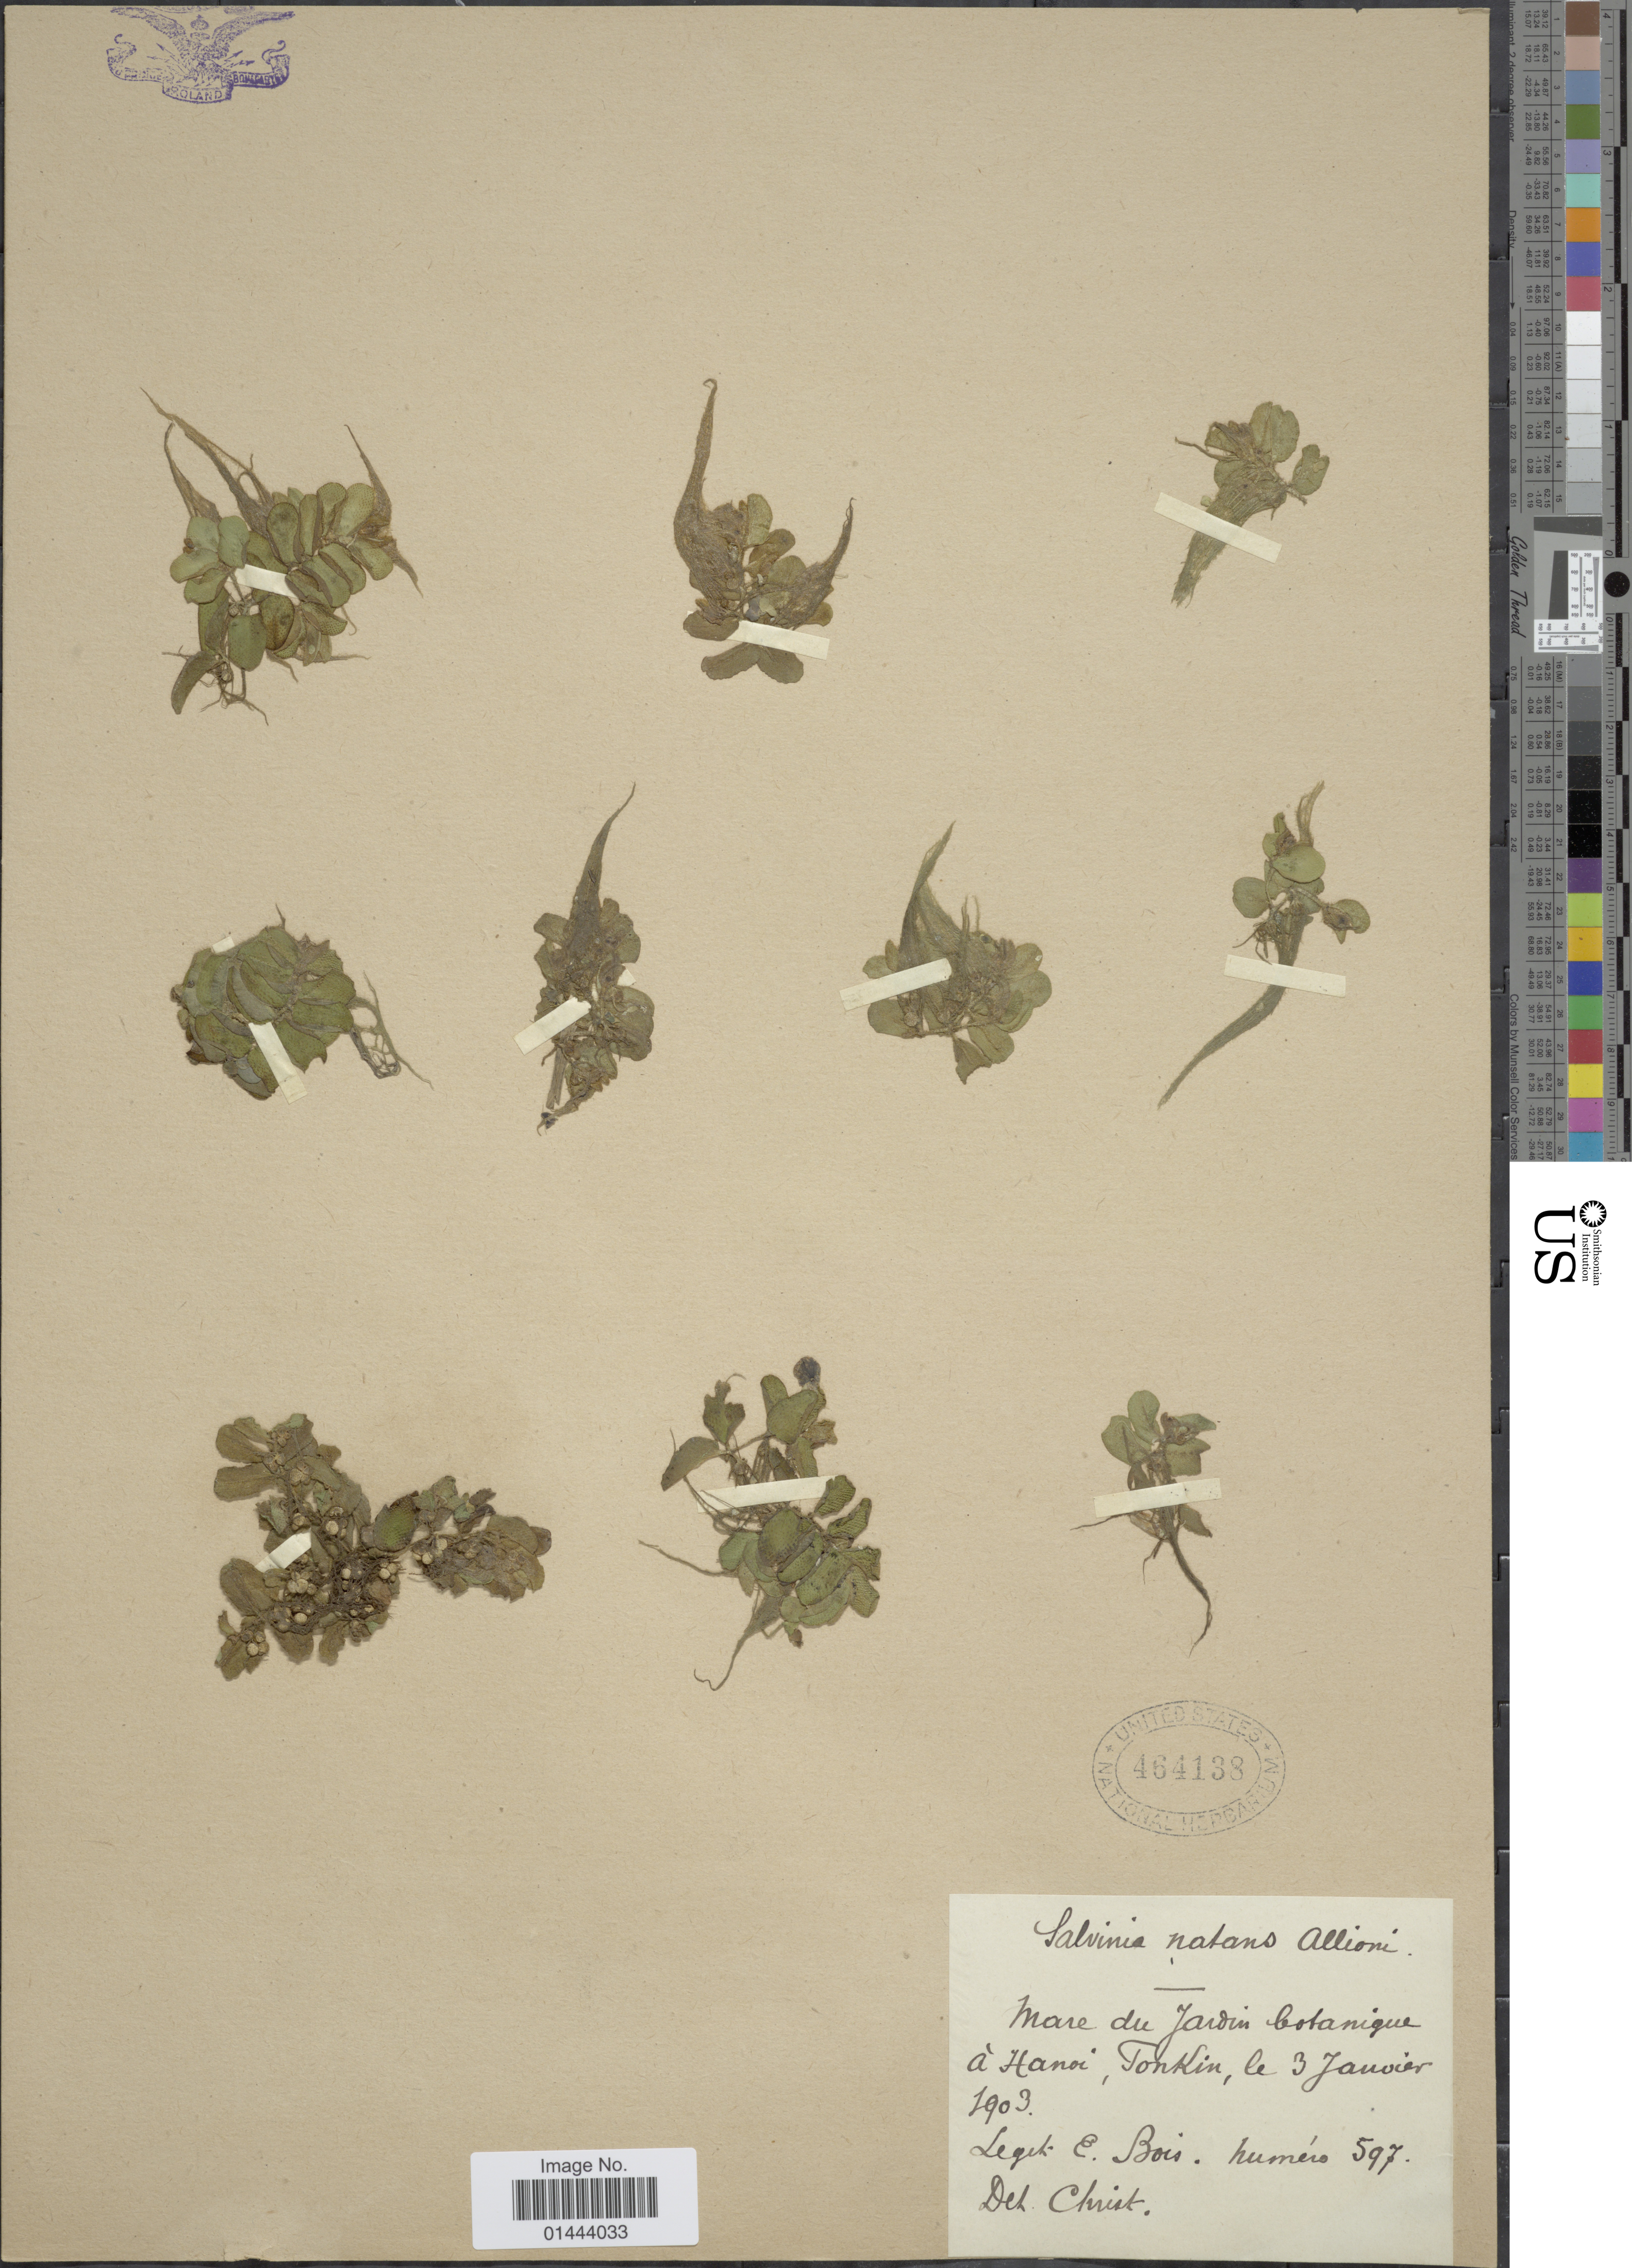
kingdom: Plantae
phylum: Tracheophyta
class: Polypodiopsida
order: Salviniales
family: Salviniaceae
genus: Salvinia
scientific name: Salvinia natans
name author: (L.) All.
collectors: E. Bois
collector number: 597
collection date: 1903-01-03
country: Vietnam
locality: Mare du Jardin botanique á Hanoi, Tonkin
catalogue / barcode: US 464138